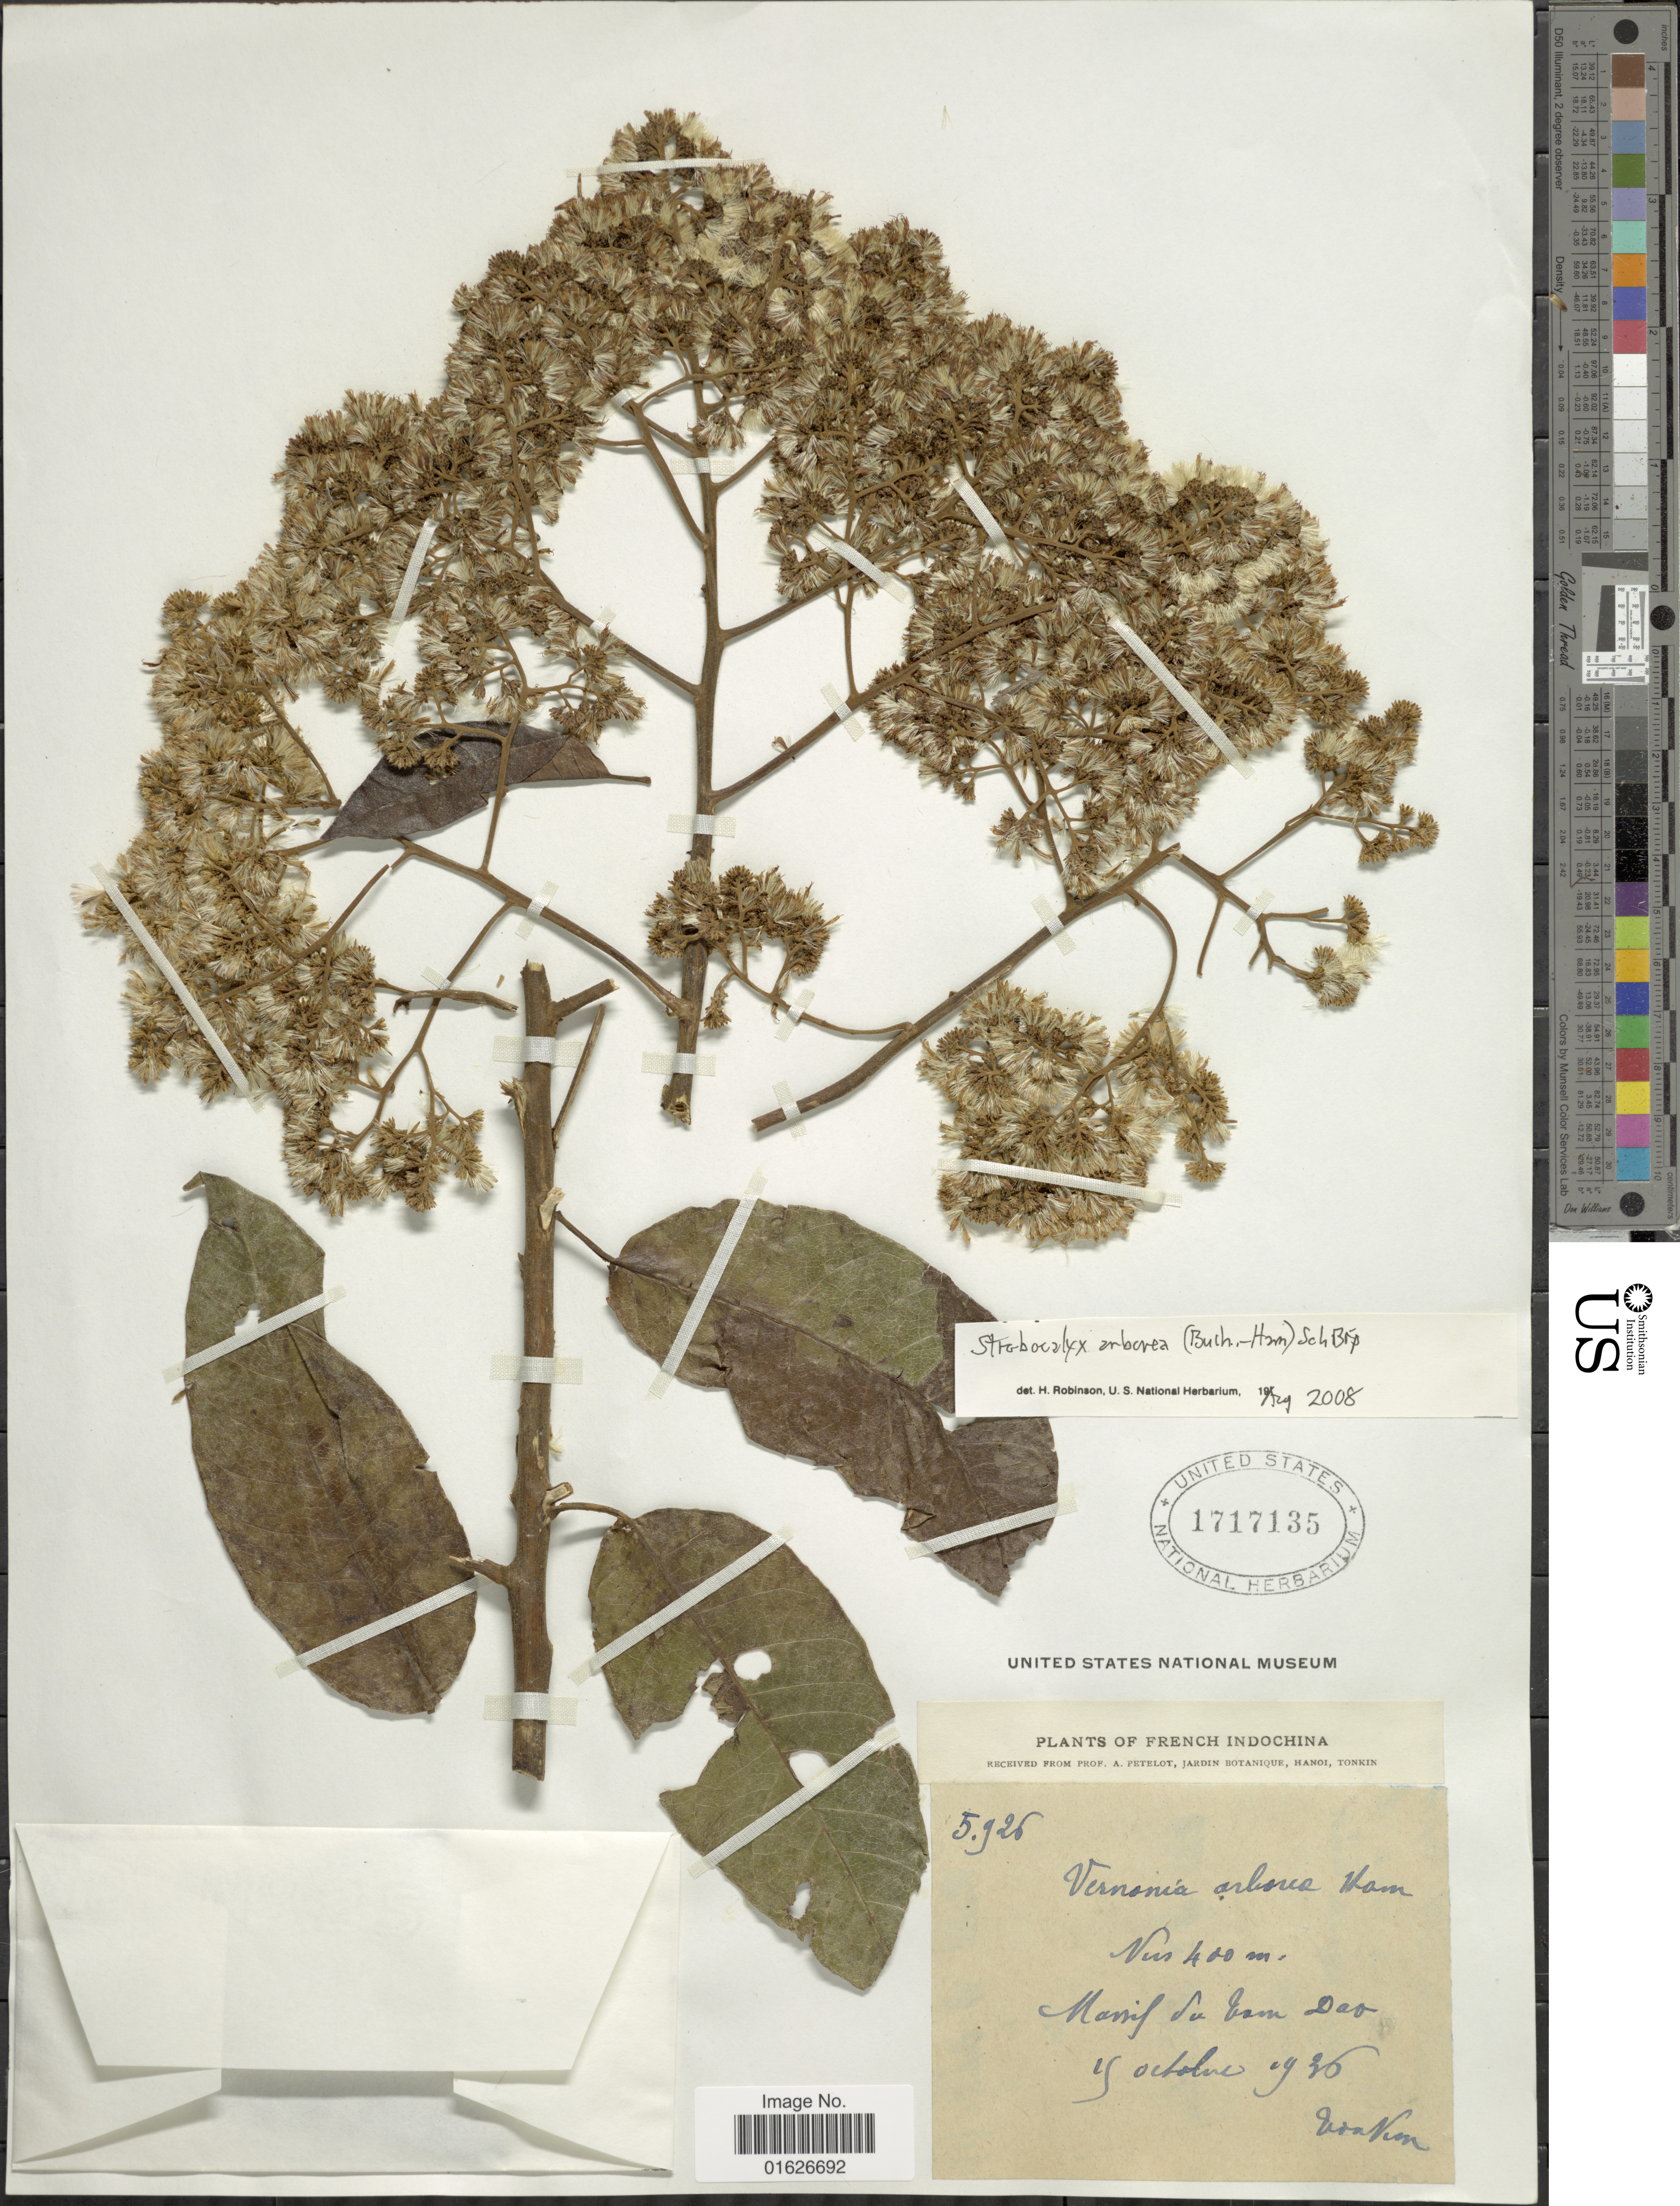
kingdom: Plantae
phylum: Tracheophyta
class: Magnoliopsida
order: Asterales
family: Asteraceae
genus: Strobocalyx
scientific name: Strobocalyx arborea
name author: (Buch.-Ham.) Sch. Bip.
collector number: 5926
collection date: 1935-10-19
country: Vietnam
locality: Maasif du Sam Dao.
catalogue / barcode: US 1717135